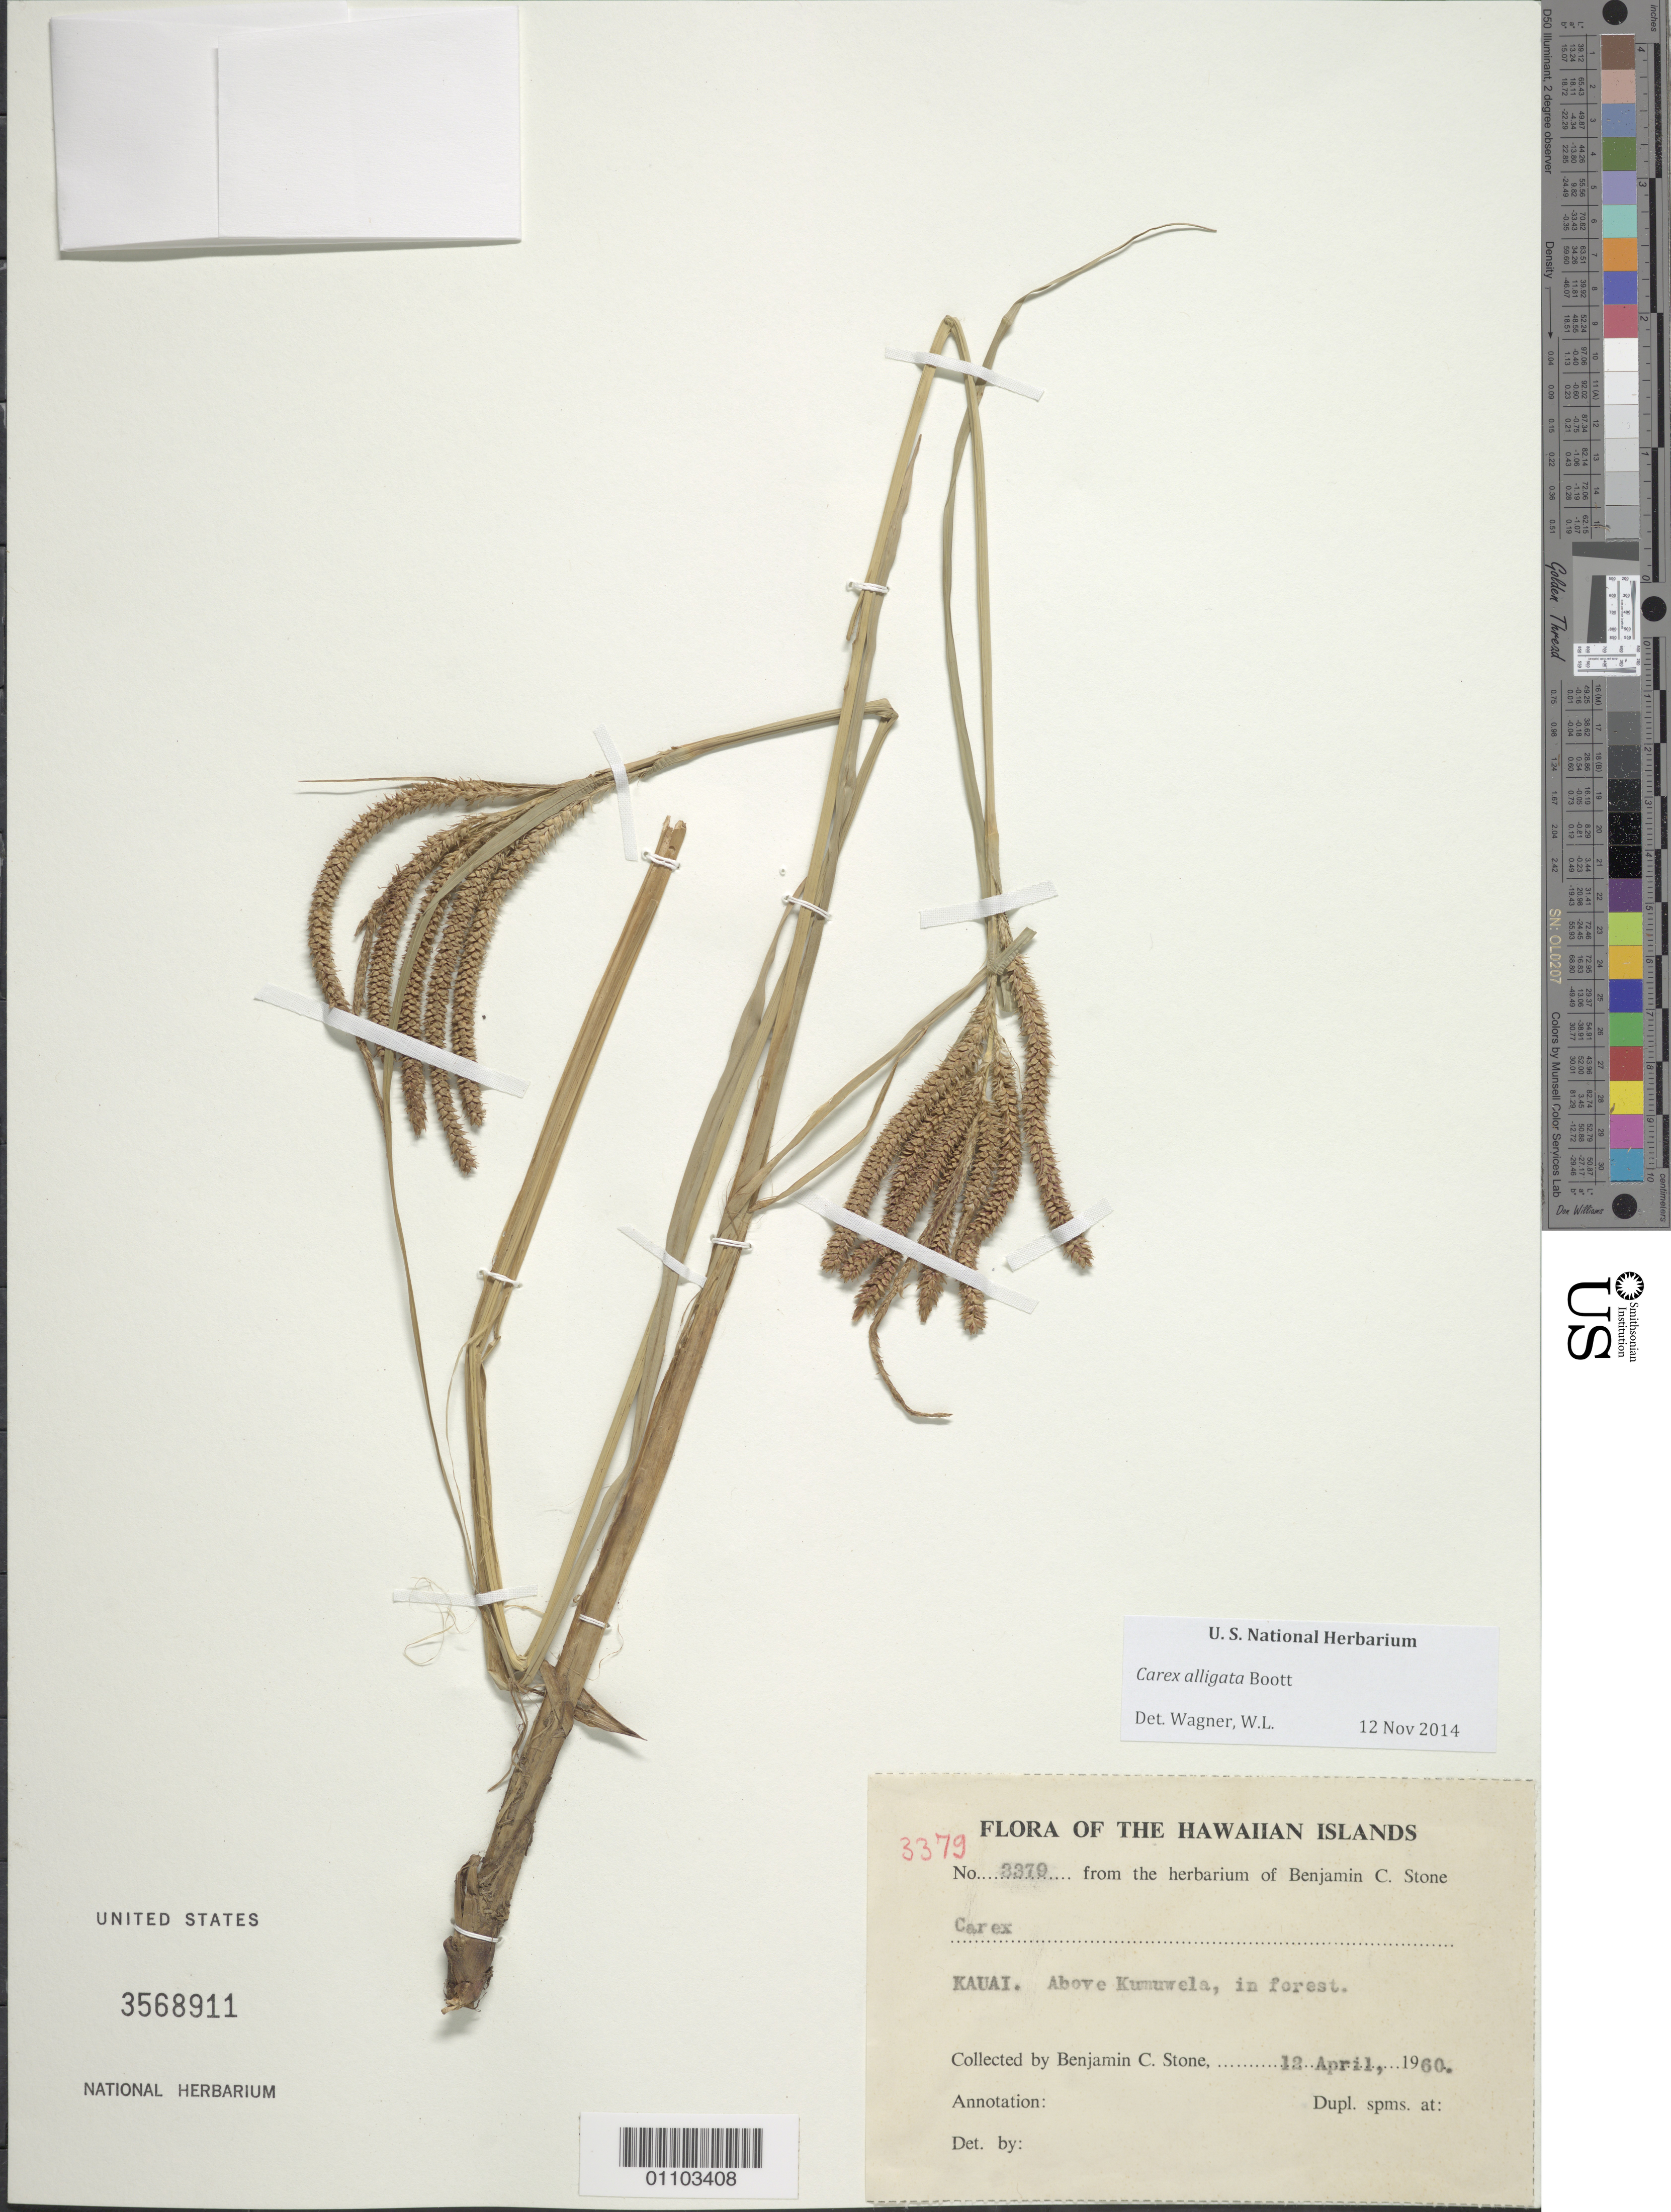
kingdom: Plantae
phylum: Tracheophyta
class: Liliopsida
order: Poales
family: Cyperaceae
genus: Carex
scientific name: Carex alligata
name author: Boott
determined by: Wagner, W. L., (BOT), Smithsonian Institution - National Museum of Natural History (UNITED STATES)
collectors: B. C. Stone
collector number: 3379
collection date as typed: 12 Apr 1960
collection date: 1960-04-12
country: United States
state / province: Hawaii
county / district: Kauai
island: Kaua'i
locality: Above Kumuwela, Kokee, in forest.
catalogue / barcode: US 3568911